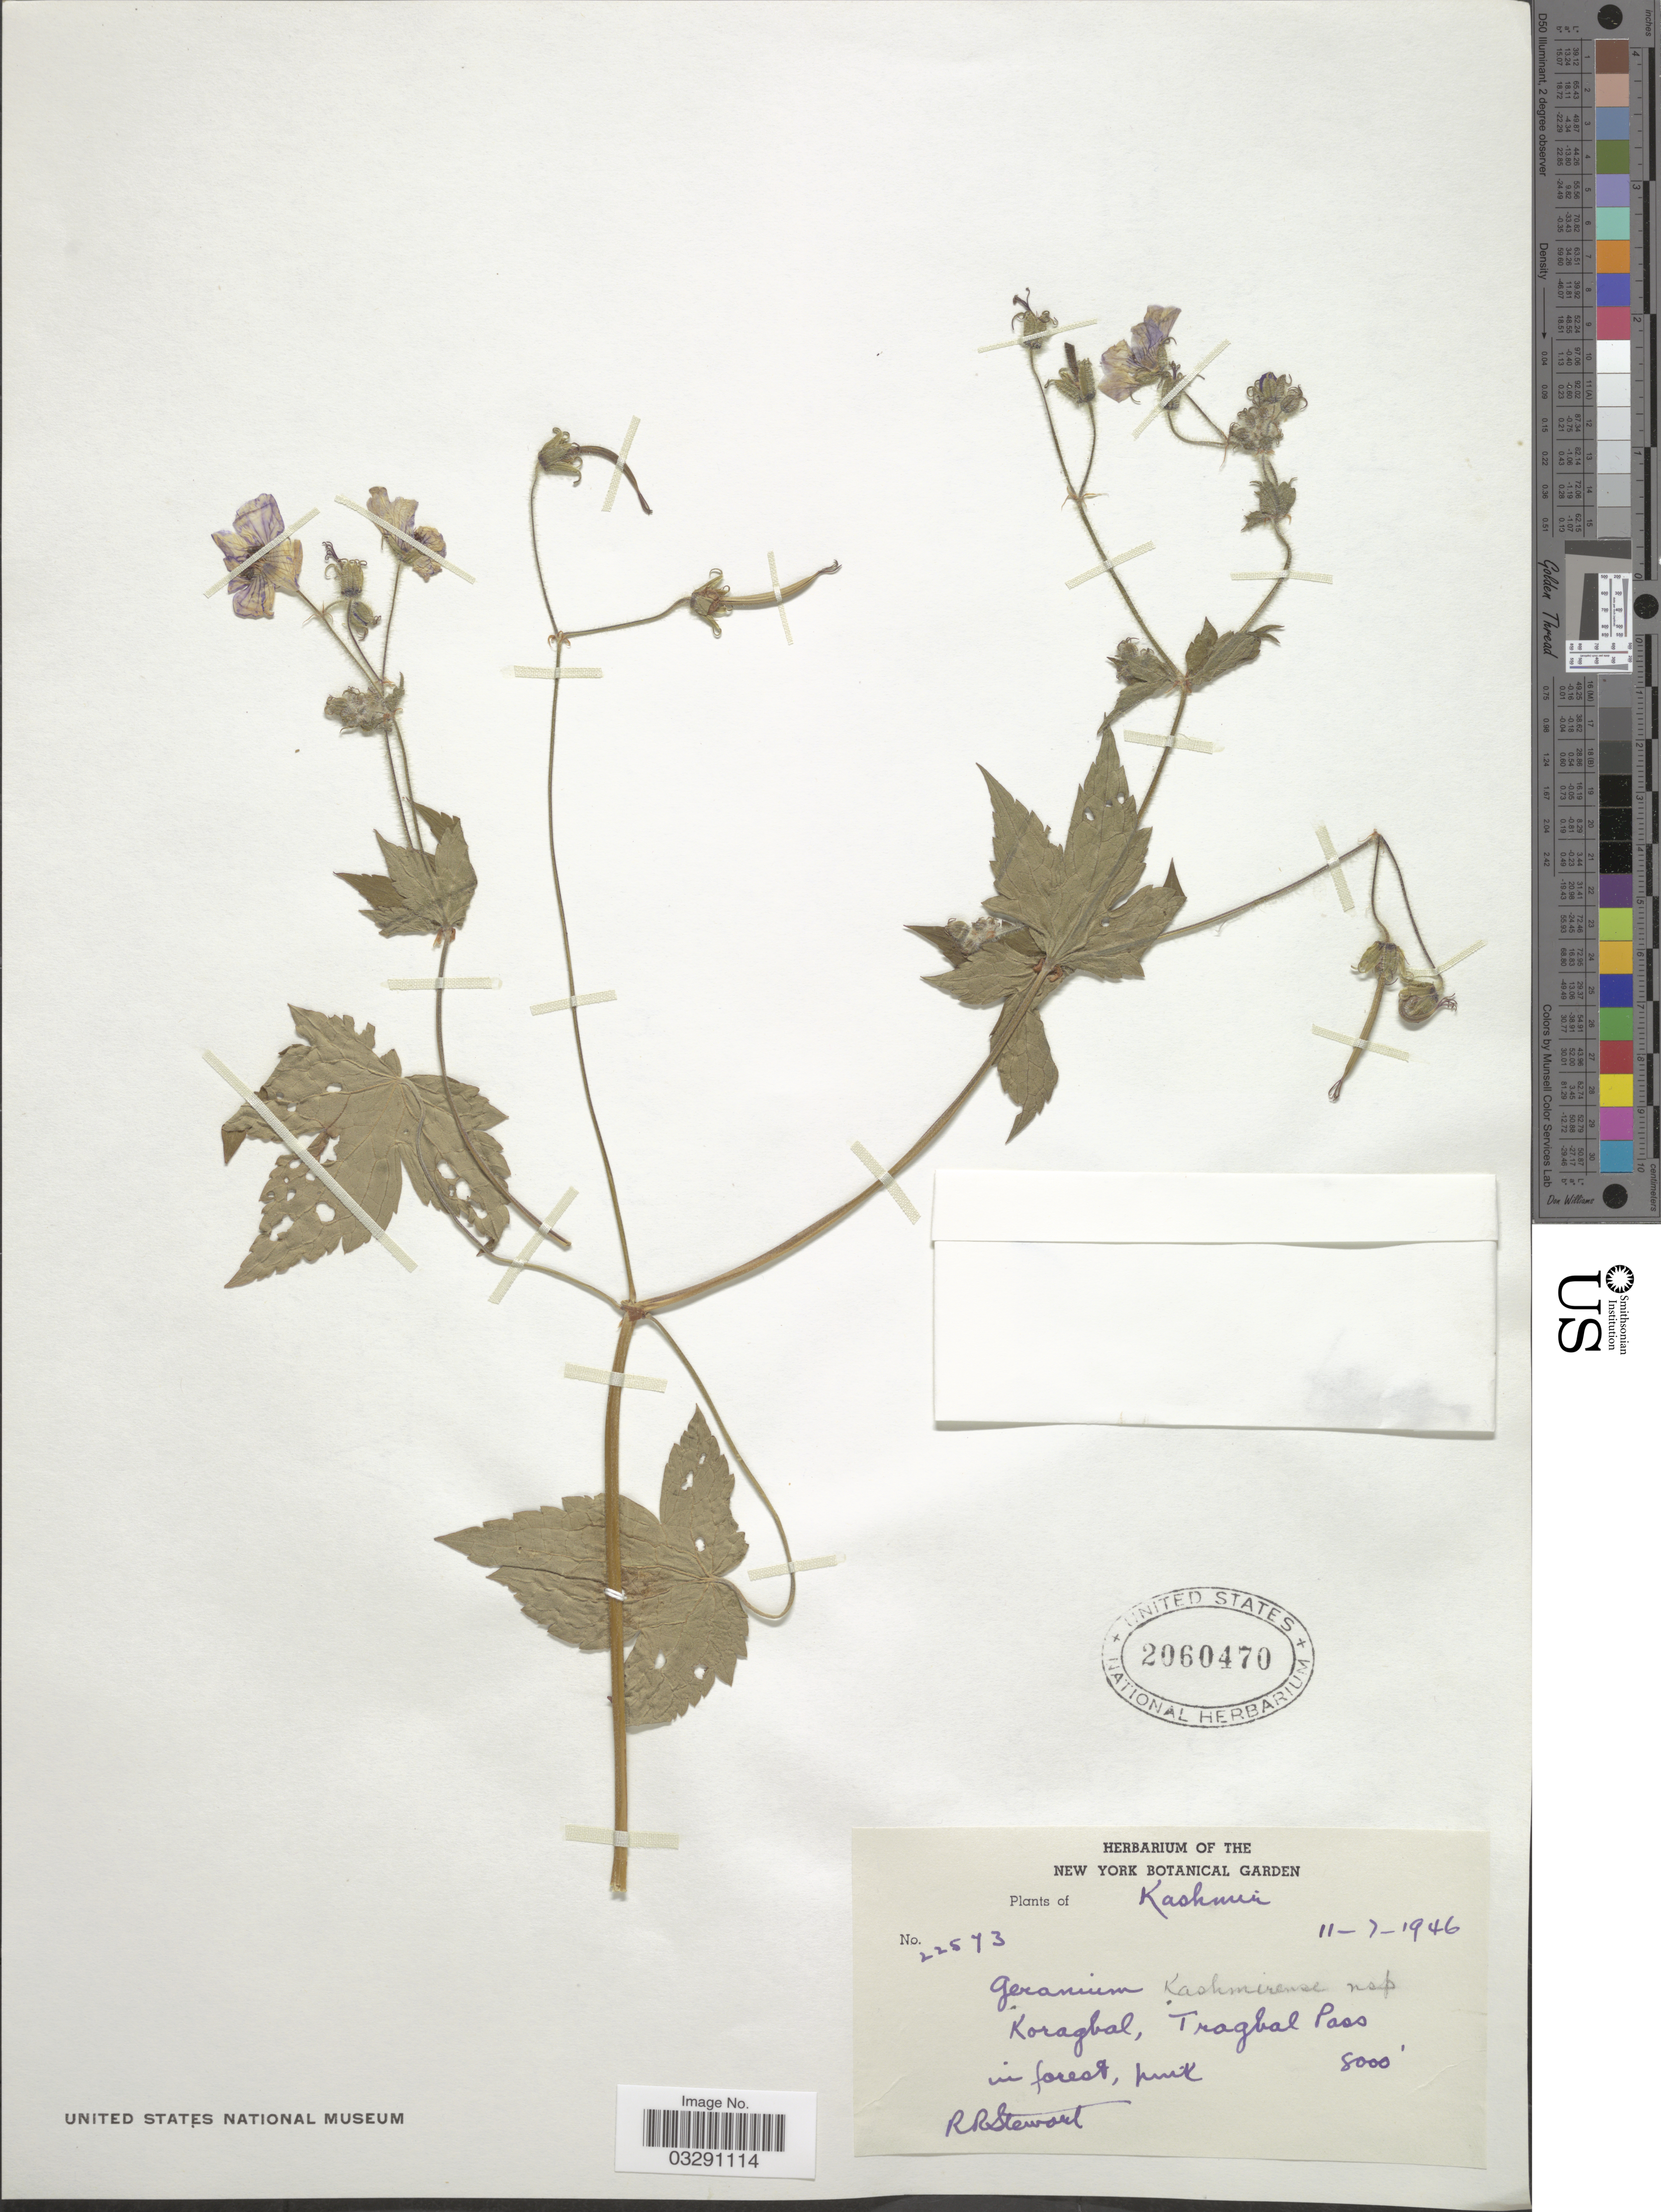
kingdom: Plantae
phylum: Tracheophyta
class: Magnoliopsida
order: Geraniales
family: Geraniaceae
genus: Geranium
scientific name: Geranium kashmirense ined.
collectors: R. Stewart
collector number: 22573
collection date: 1946-07-11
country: India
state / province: Jammu and Kashmir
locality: Kashmir. Koragbal, Tragbal Pass.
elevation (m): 2438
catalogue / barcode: US 2060470